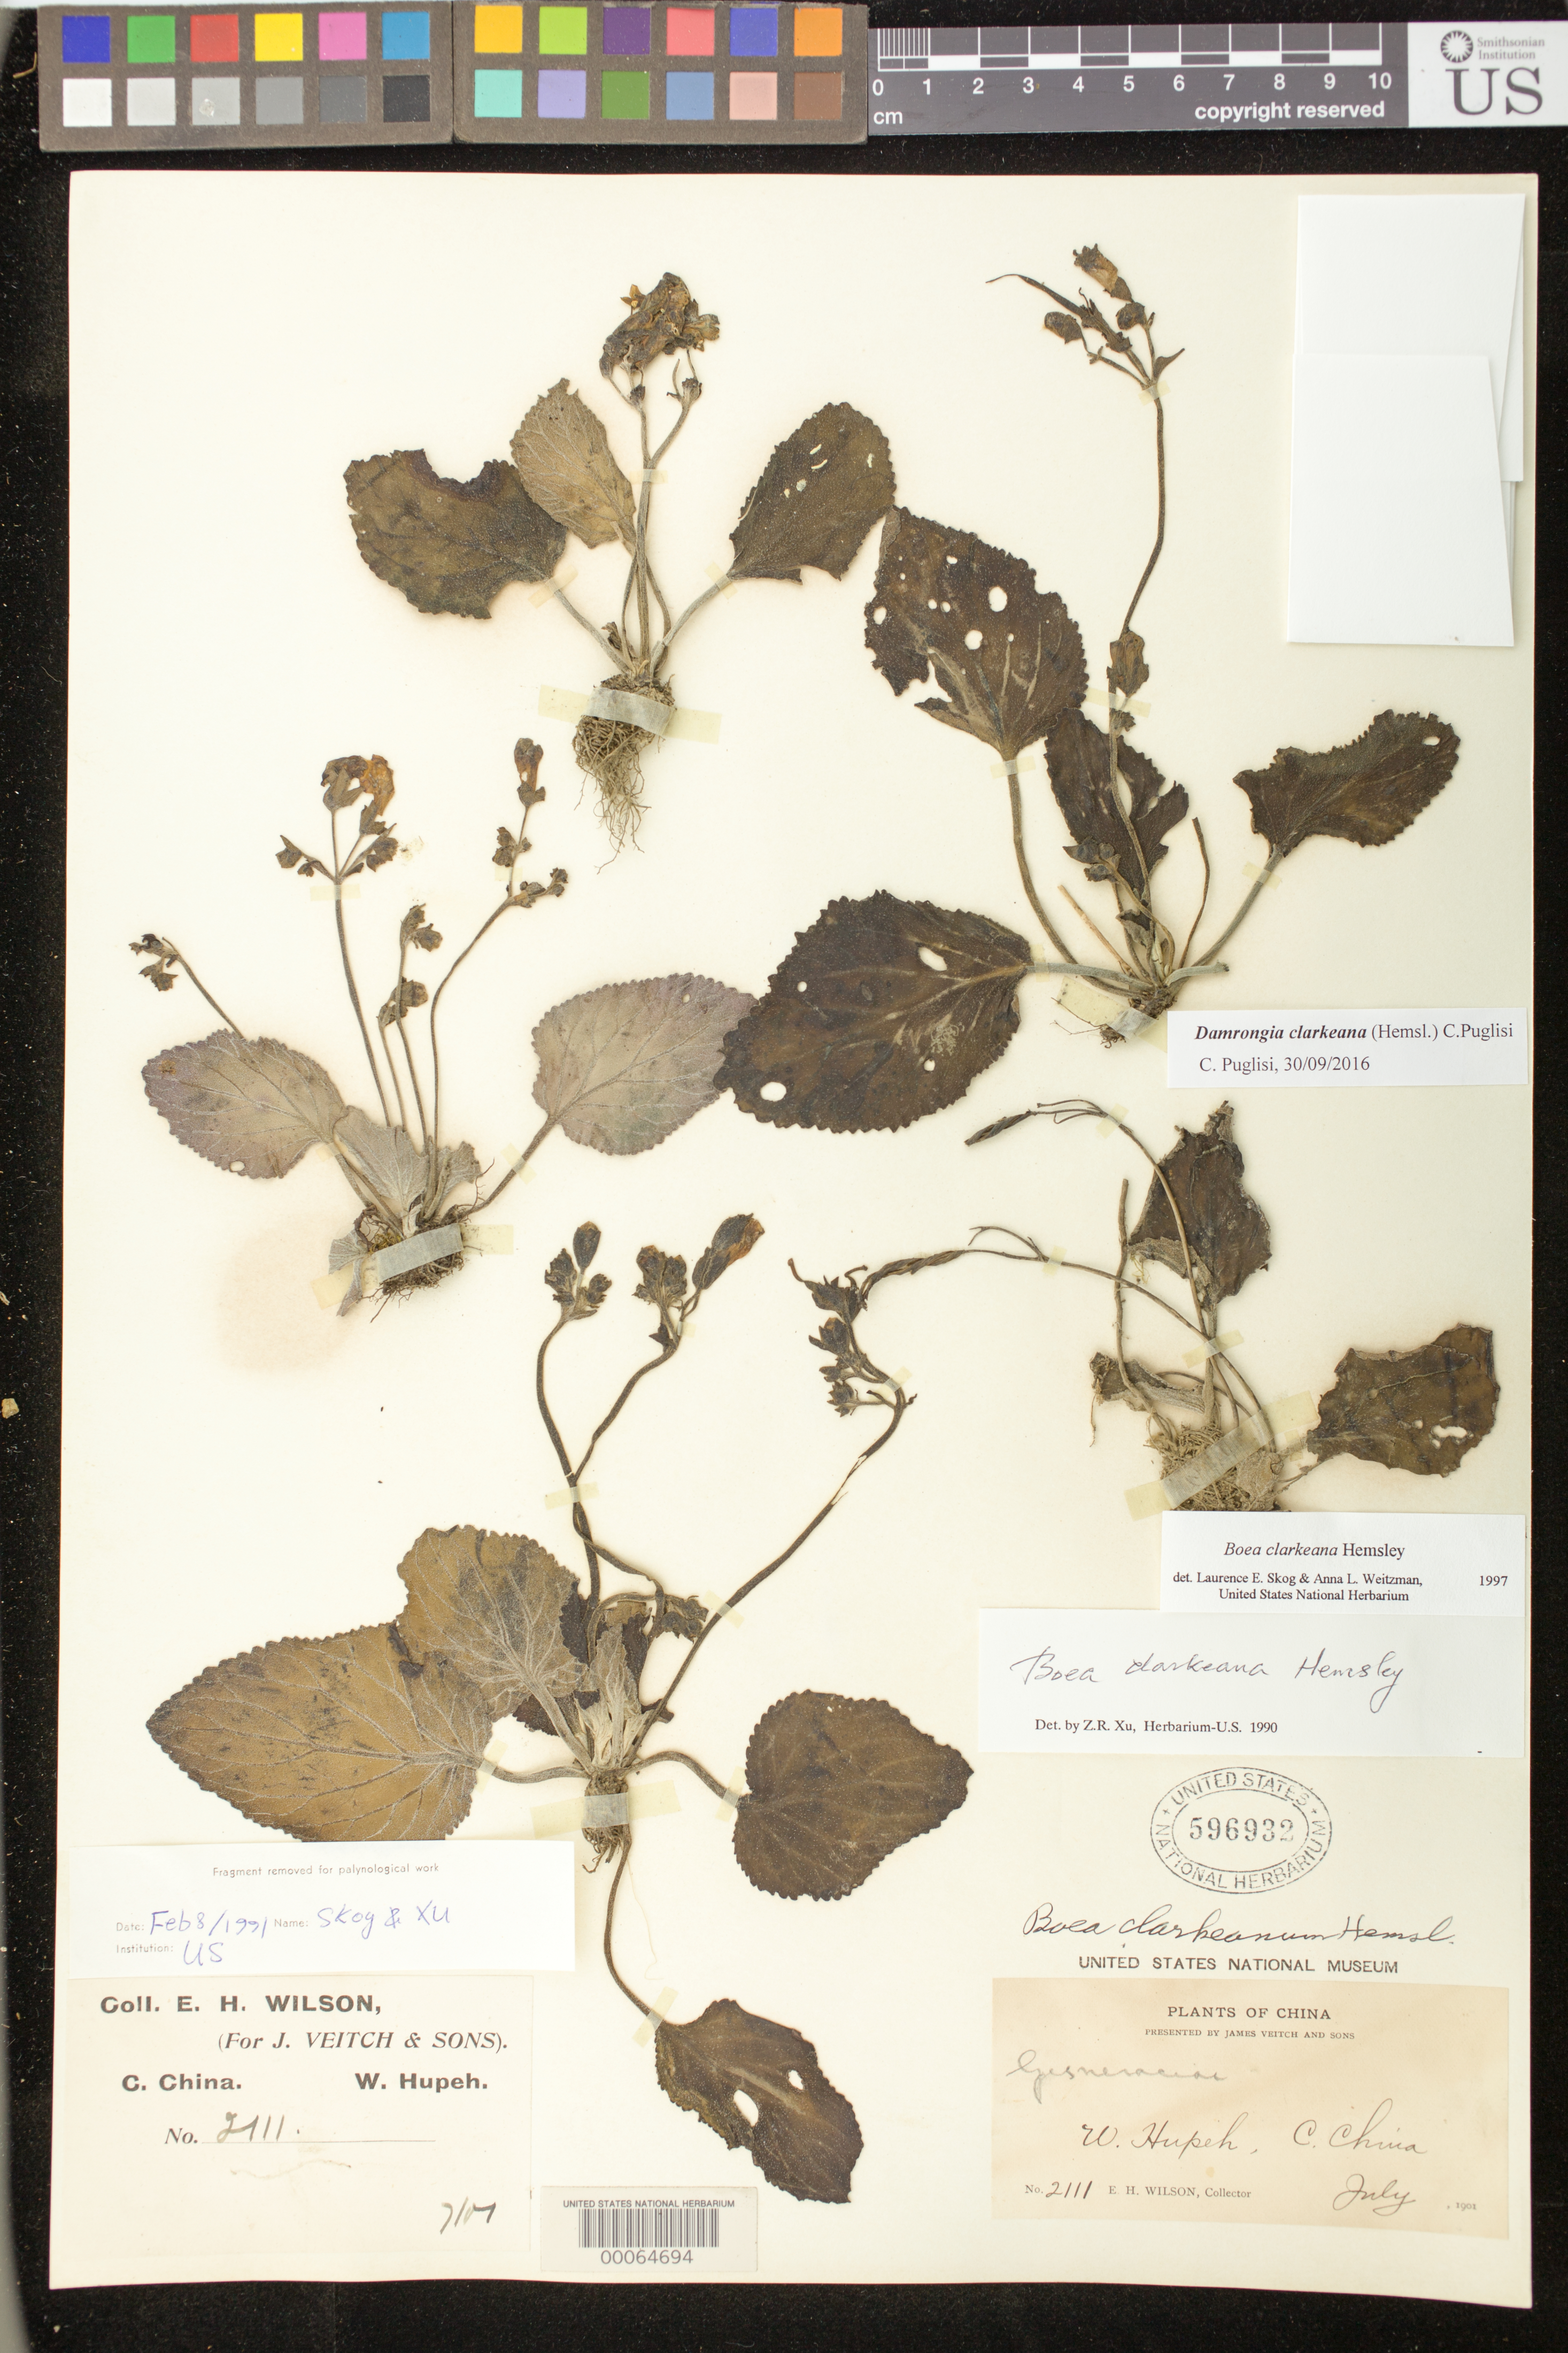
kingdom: Plantae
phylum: Tracheophyta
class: Magnoliopsida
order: Lamiales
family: Gesneriaceae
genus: Damrongia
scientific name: Damrongia clarkeana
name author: (Hemsl.) Puglisi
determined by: Puglisi, Carmen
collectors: E. H. Wilson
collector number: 2111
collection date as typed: Jul 1901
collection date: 1901-07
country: China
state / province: Hubei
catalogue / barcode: US 596932